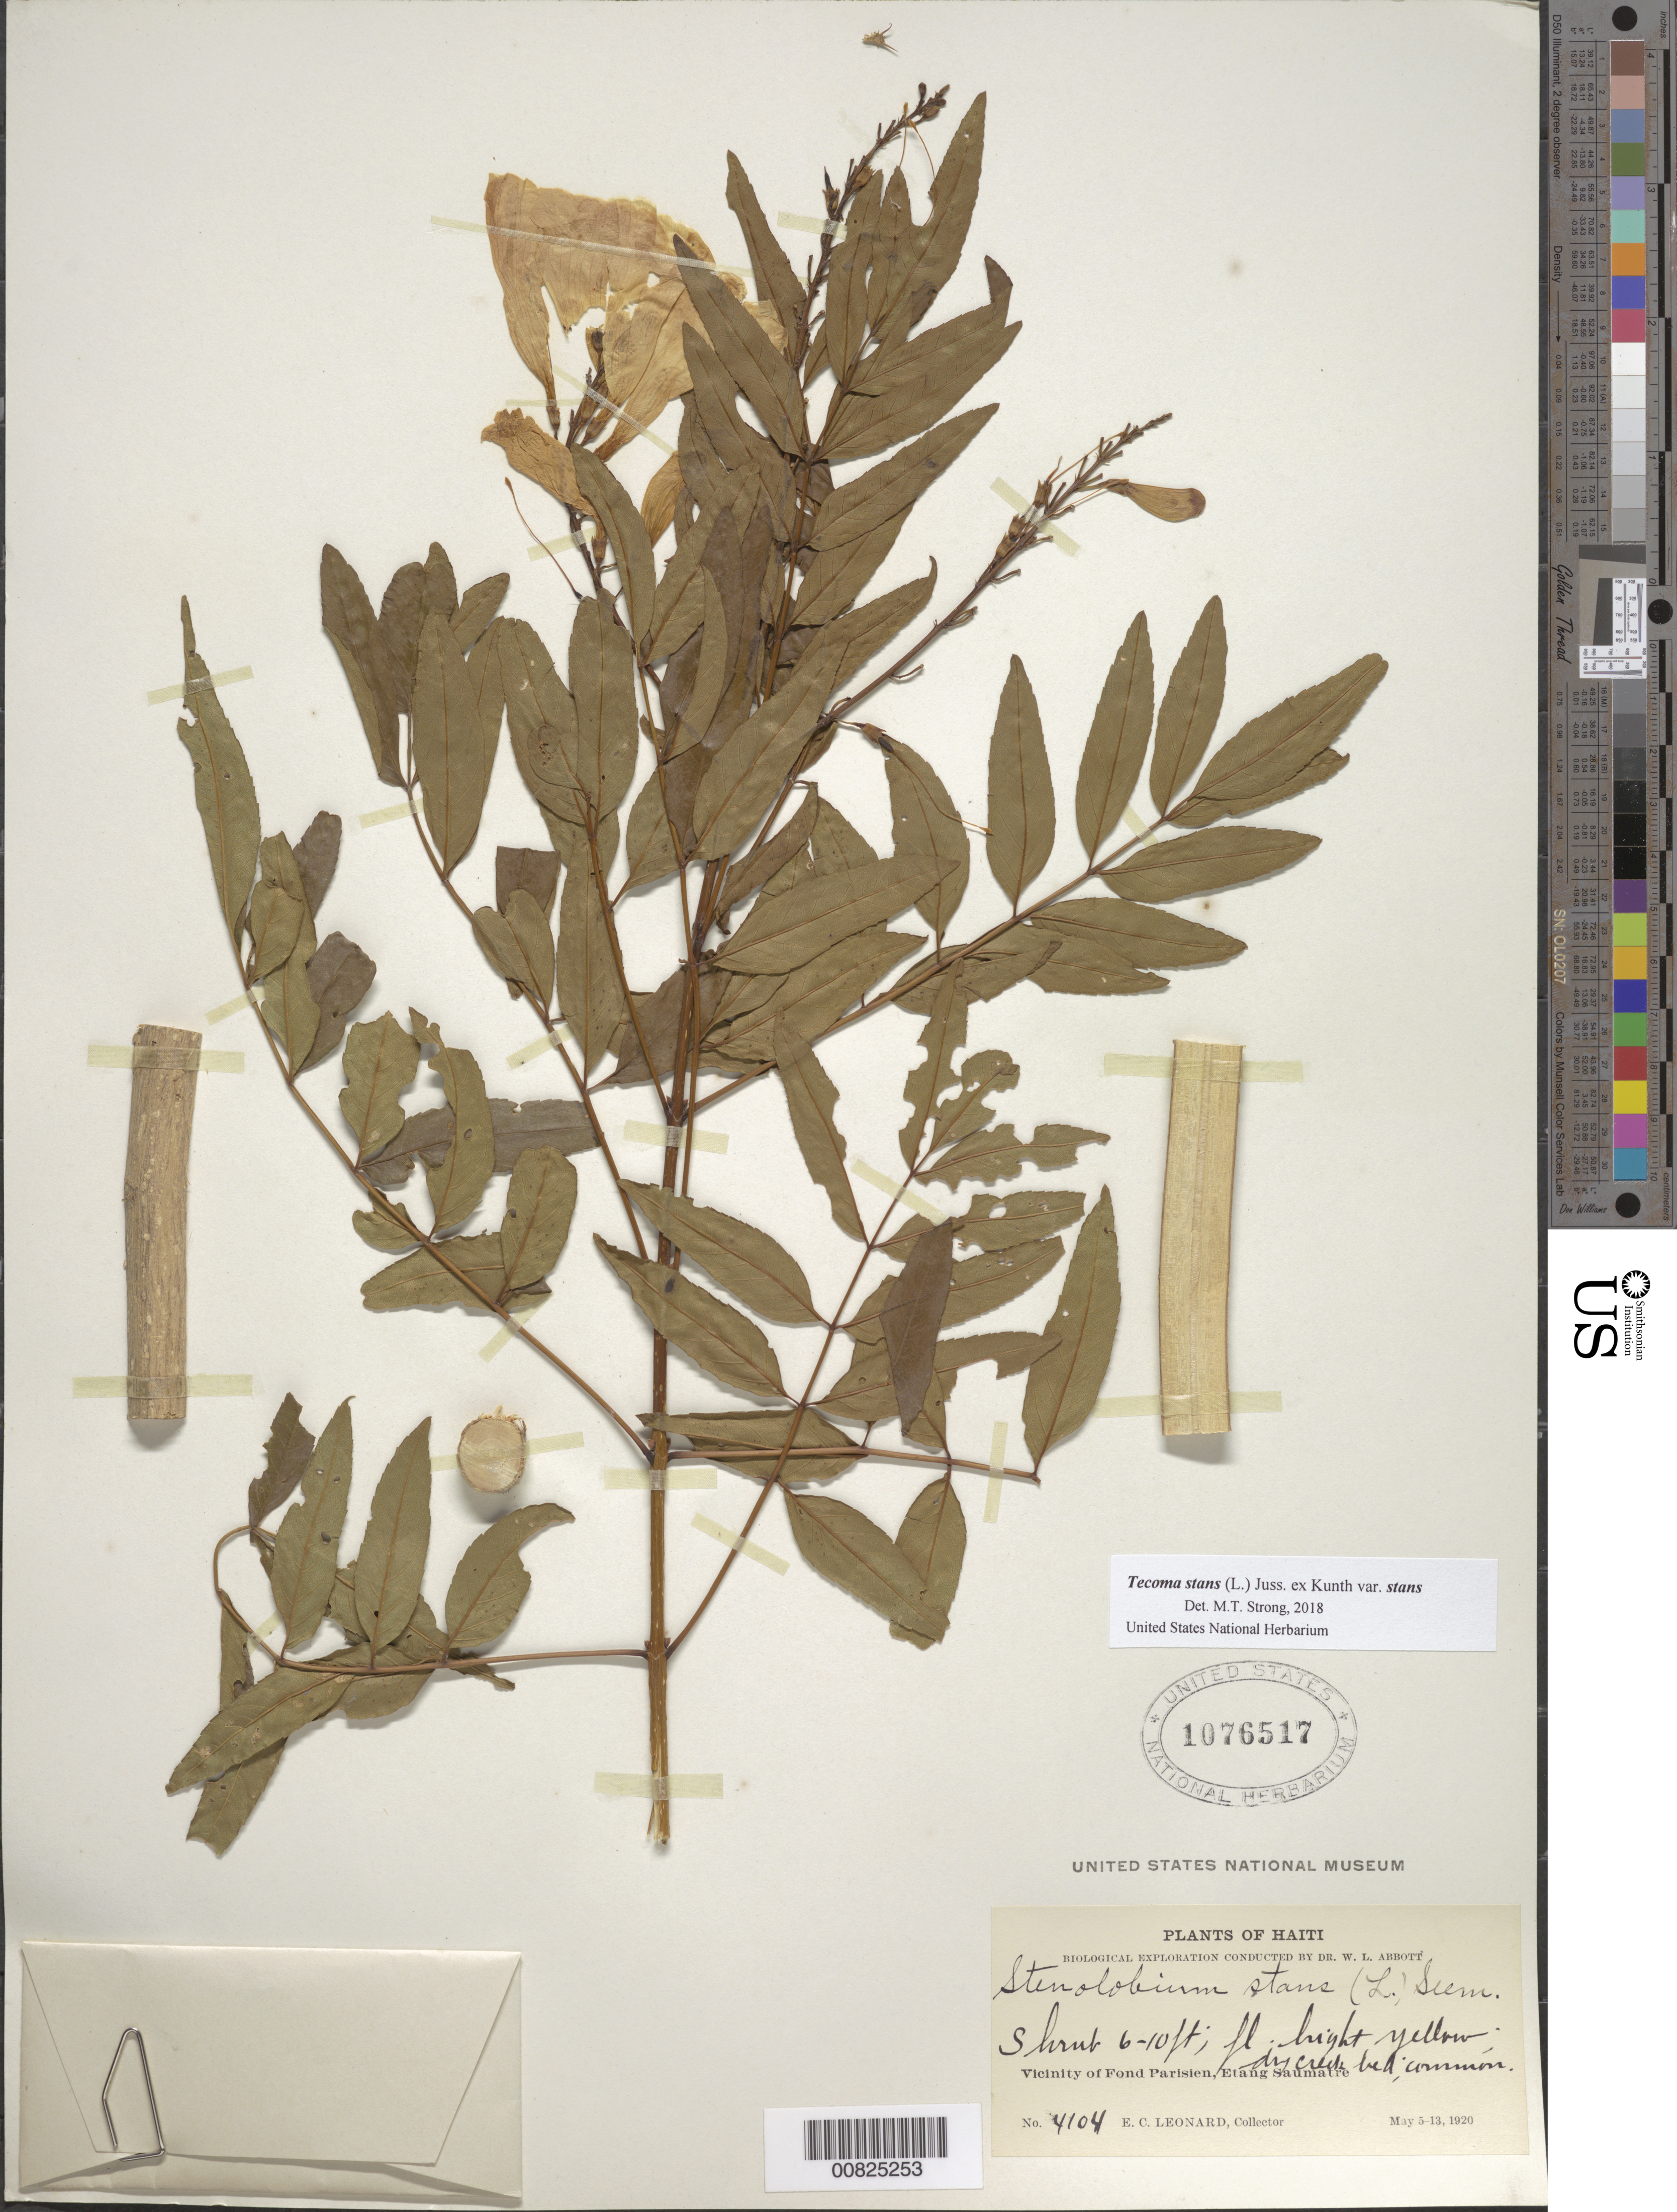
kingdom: Plantae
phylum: Tracheophyta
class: Magnoliopsida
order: Lamiales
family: Bignoniaceae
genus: Tecoma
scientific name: Tecoma stans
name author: (L.) Juss. ex Kunth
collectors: E. C. Leonard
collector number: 4104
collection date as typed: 05 May 1920 to 13 May 1920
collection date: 1920-05-05/1920-05-13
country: Haiti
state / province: Ouest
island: Hispaniola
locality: Vicinity of Fond Parisien, Etang Saumatre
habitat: Dry creek bed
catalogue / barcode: US 1076517